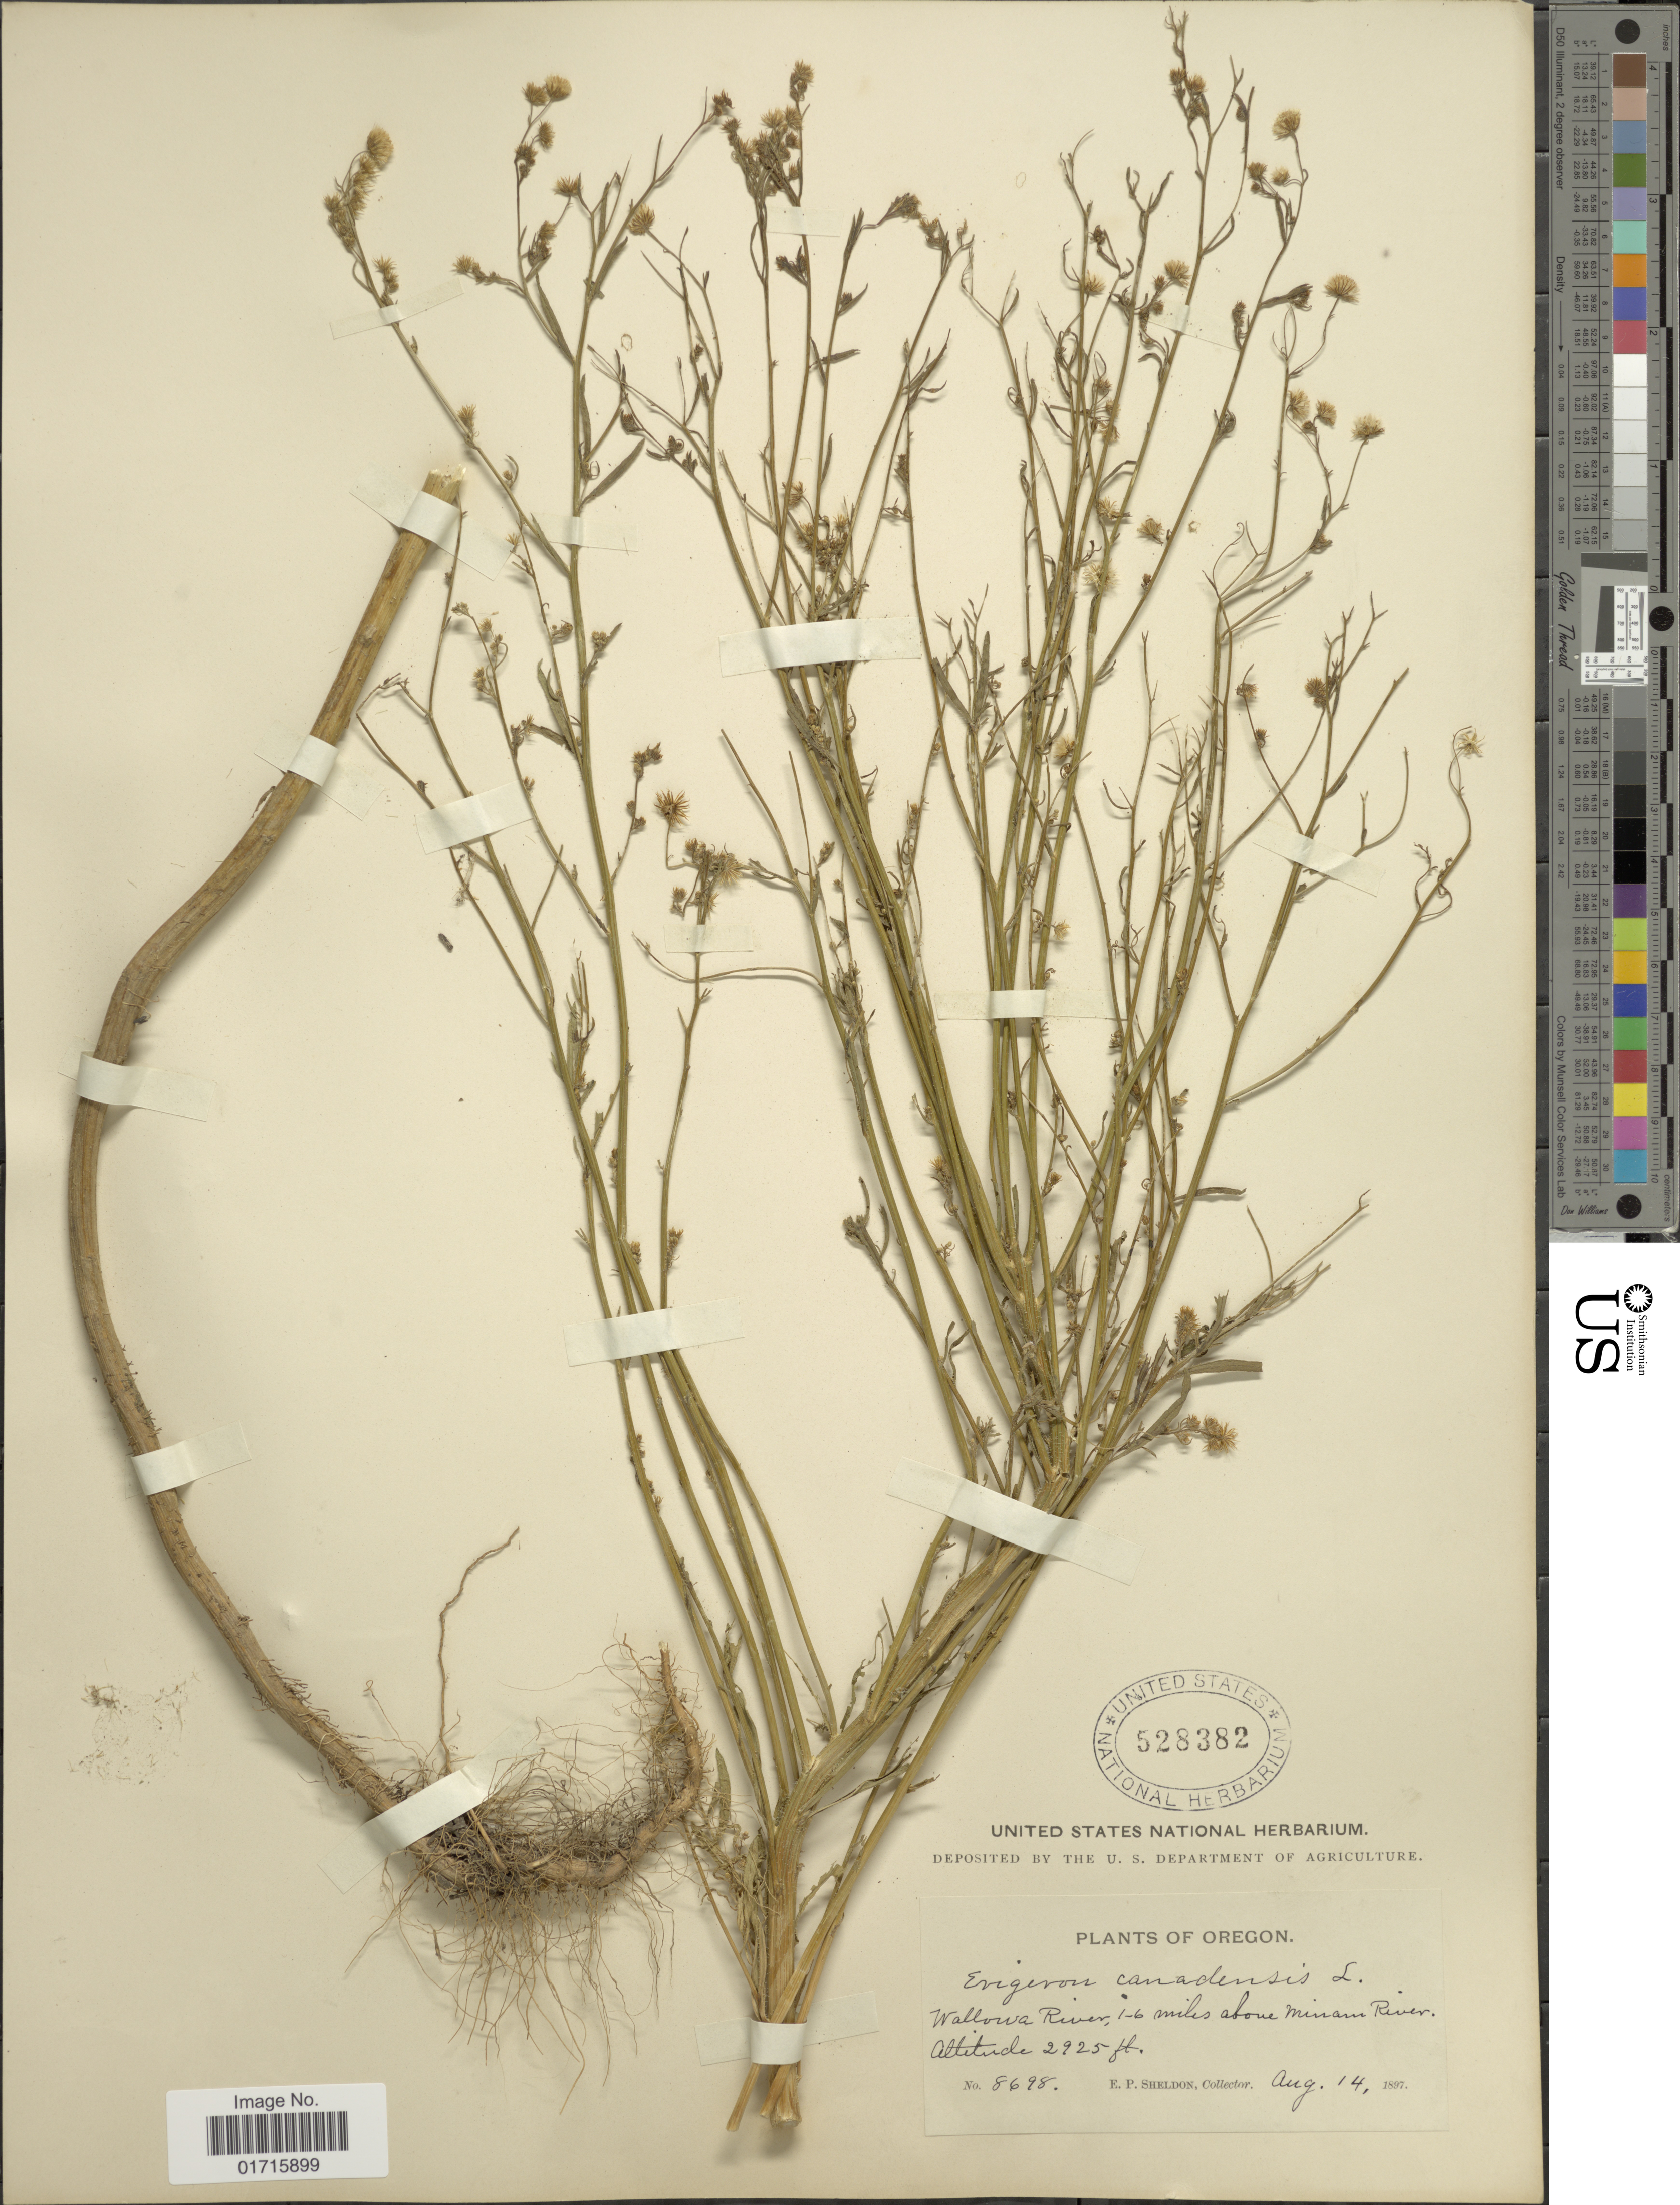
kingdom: Plantae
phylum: Tracheophyta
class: Magnoliopsida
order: Asterales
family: Asteraceae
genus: Conyza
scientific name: Conyza canadensis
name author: (L.) Cronq.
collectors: E. P. Sheldon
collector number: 8698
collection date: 1897-08-14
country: United States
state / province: Oregon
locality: Oregon. Wallowa River, 1-6 miles above Minam River.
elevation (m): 892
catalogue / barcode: US 528382